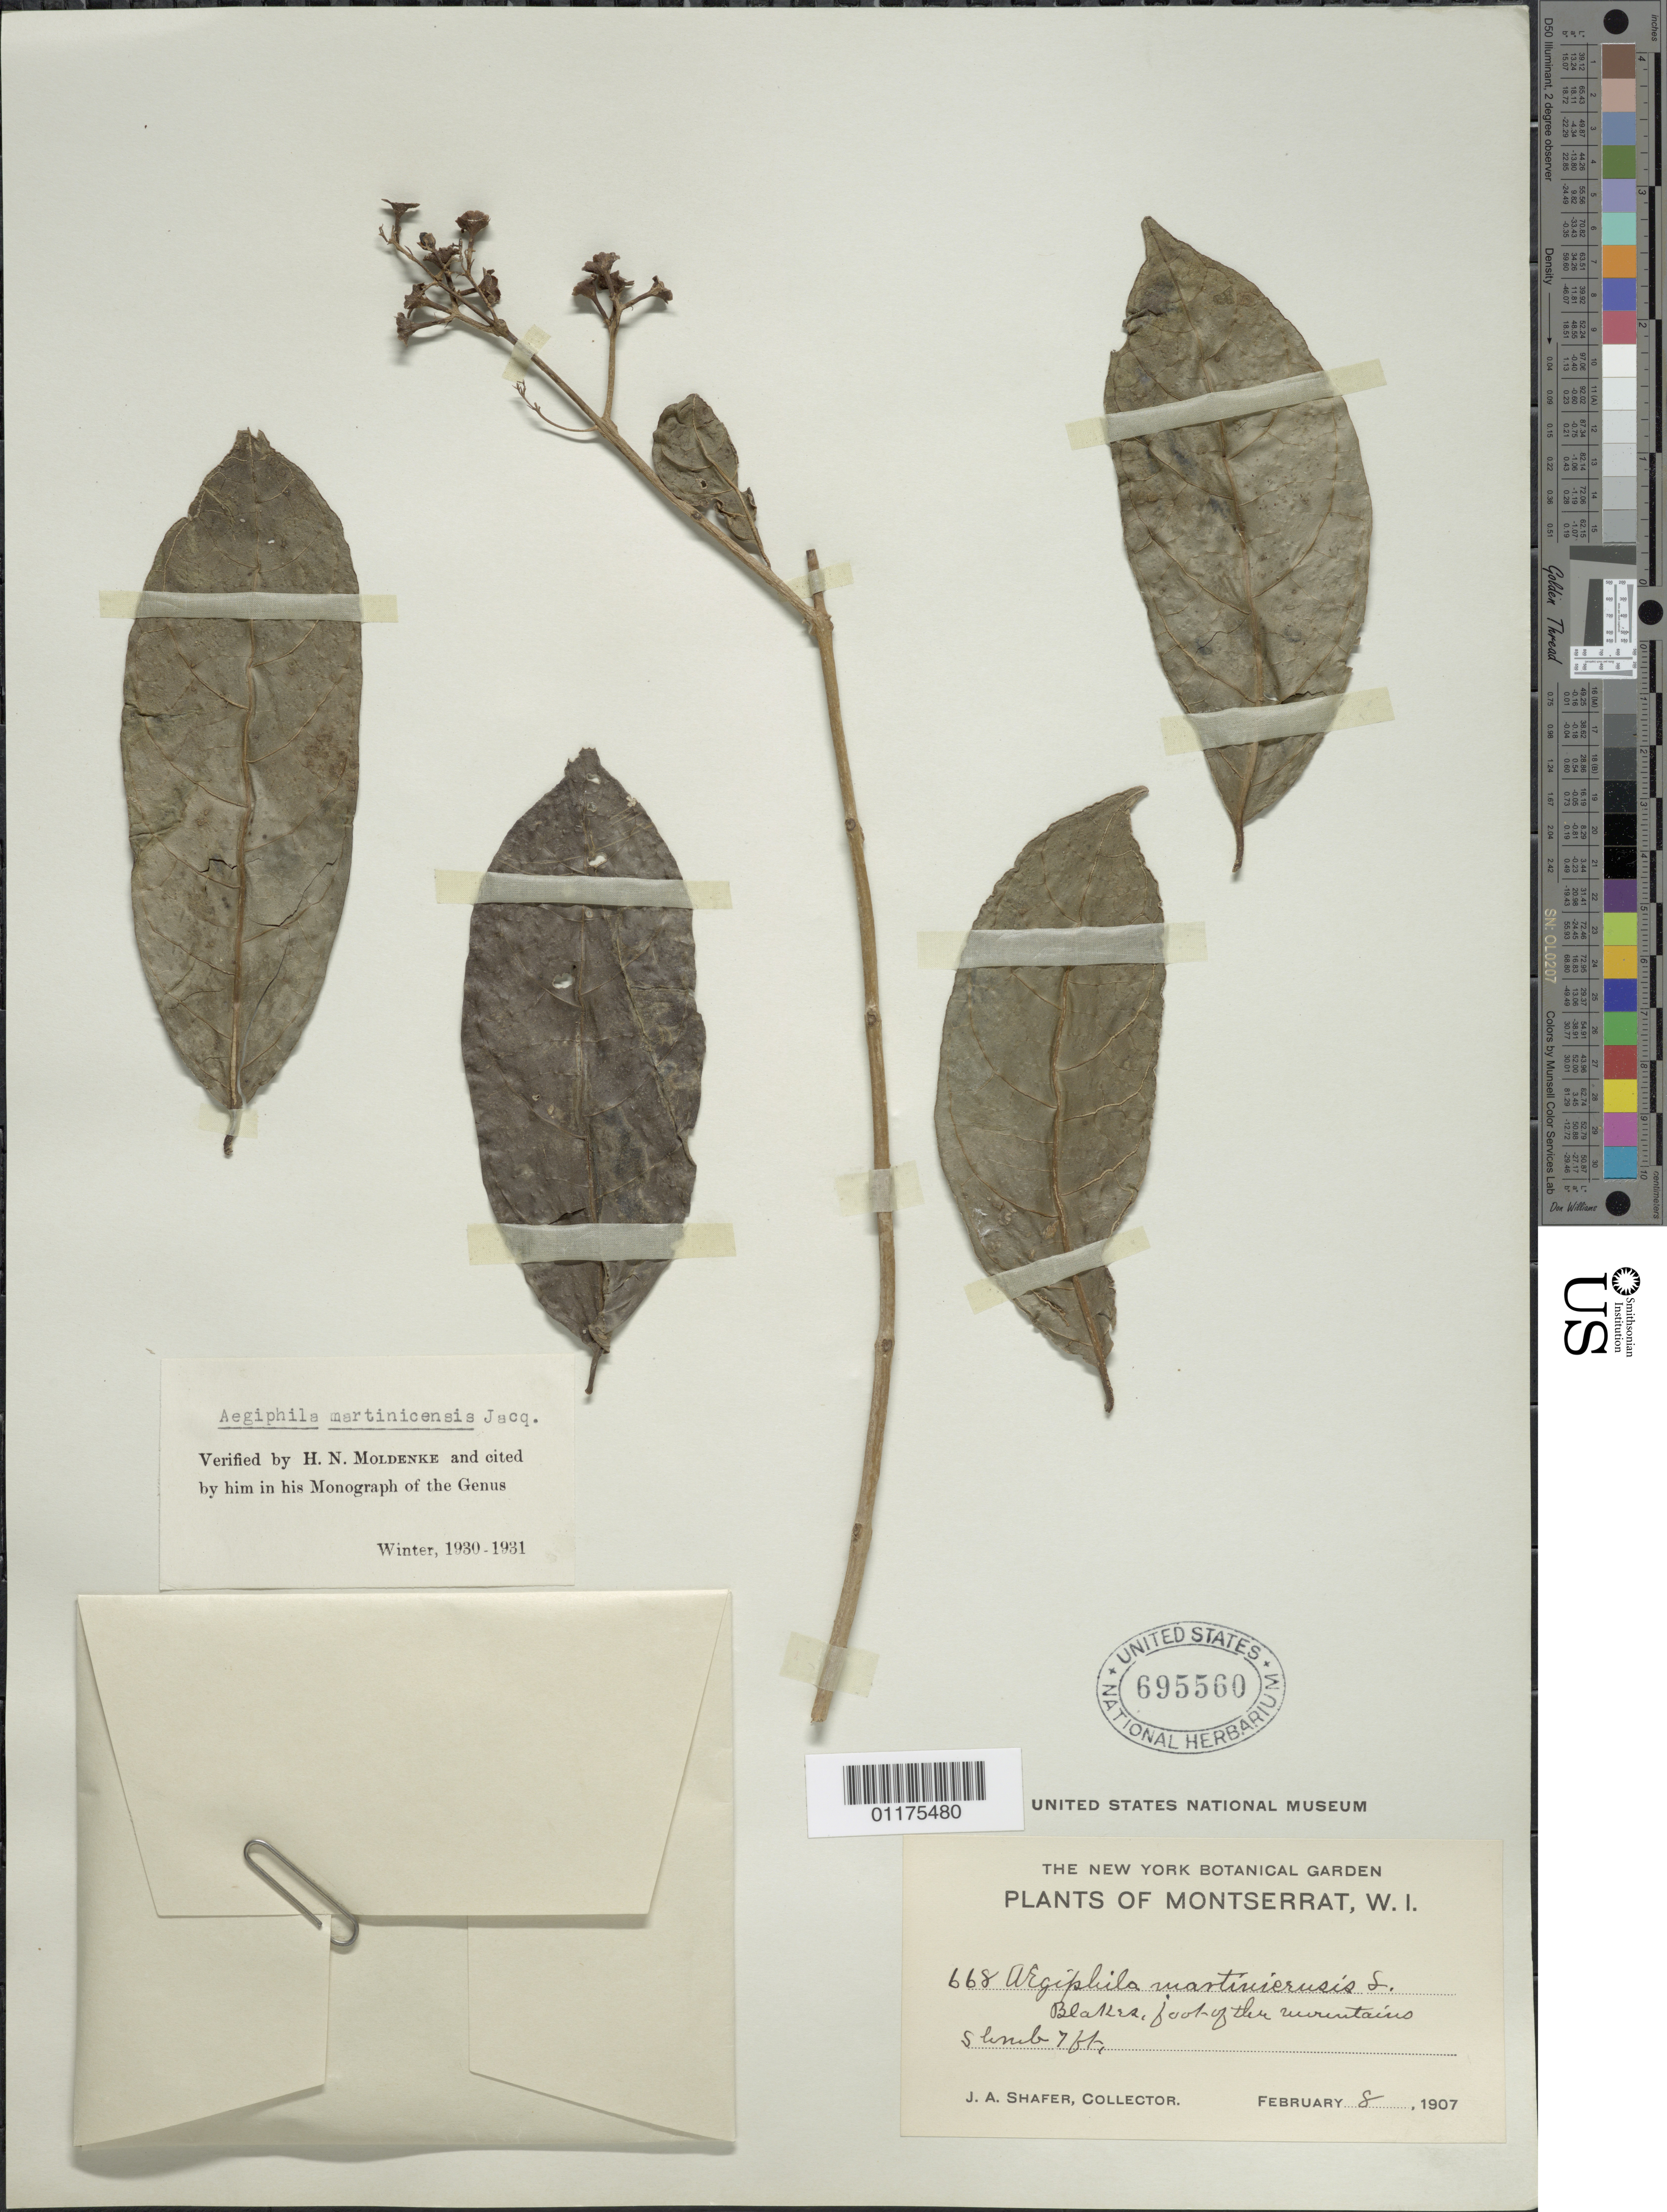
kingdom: Plantae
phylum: Tracheophyta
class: Magnoliopsida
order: Lamiales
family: Lamiaceae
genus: Aegiphila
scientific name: Aegiphila martinicensis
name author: Jacq.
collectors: J. A. Shafer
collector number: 668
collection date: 1907-02-08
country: Montserrat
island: Montserrat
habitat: Foot of mountains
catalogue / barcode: US 695560